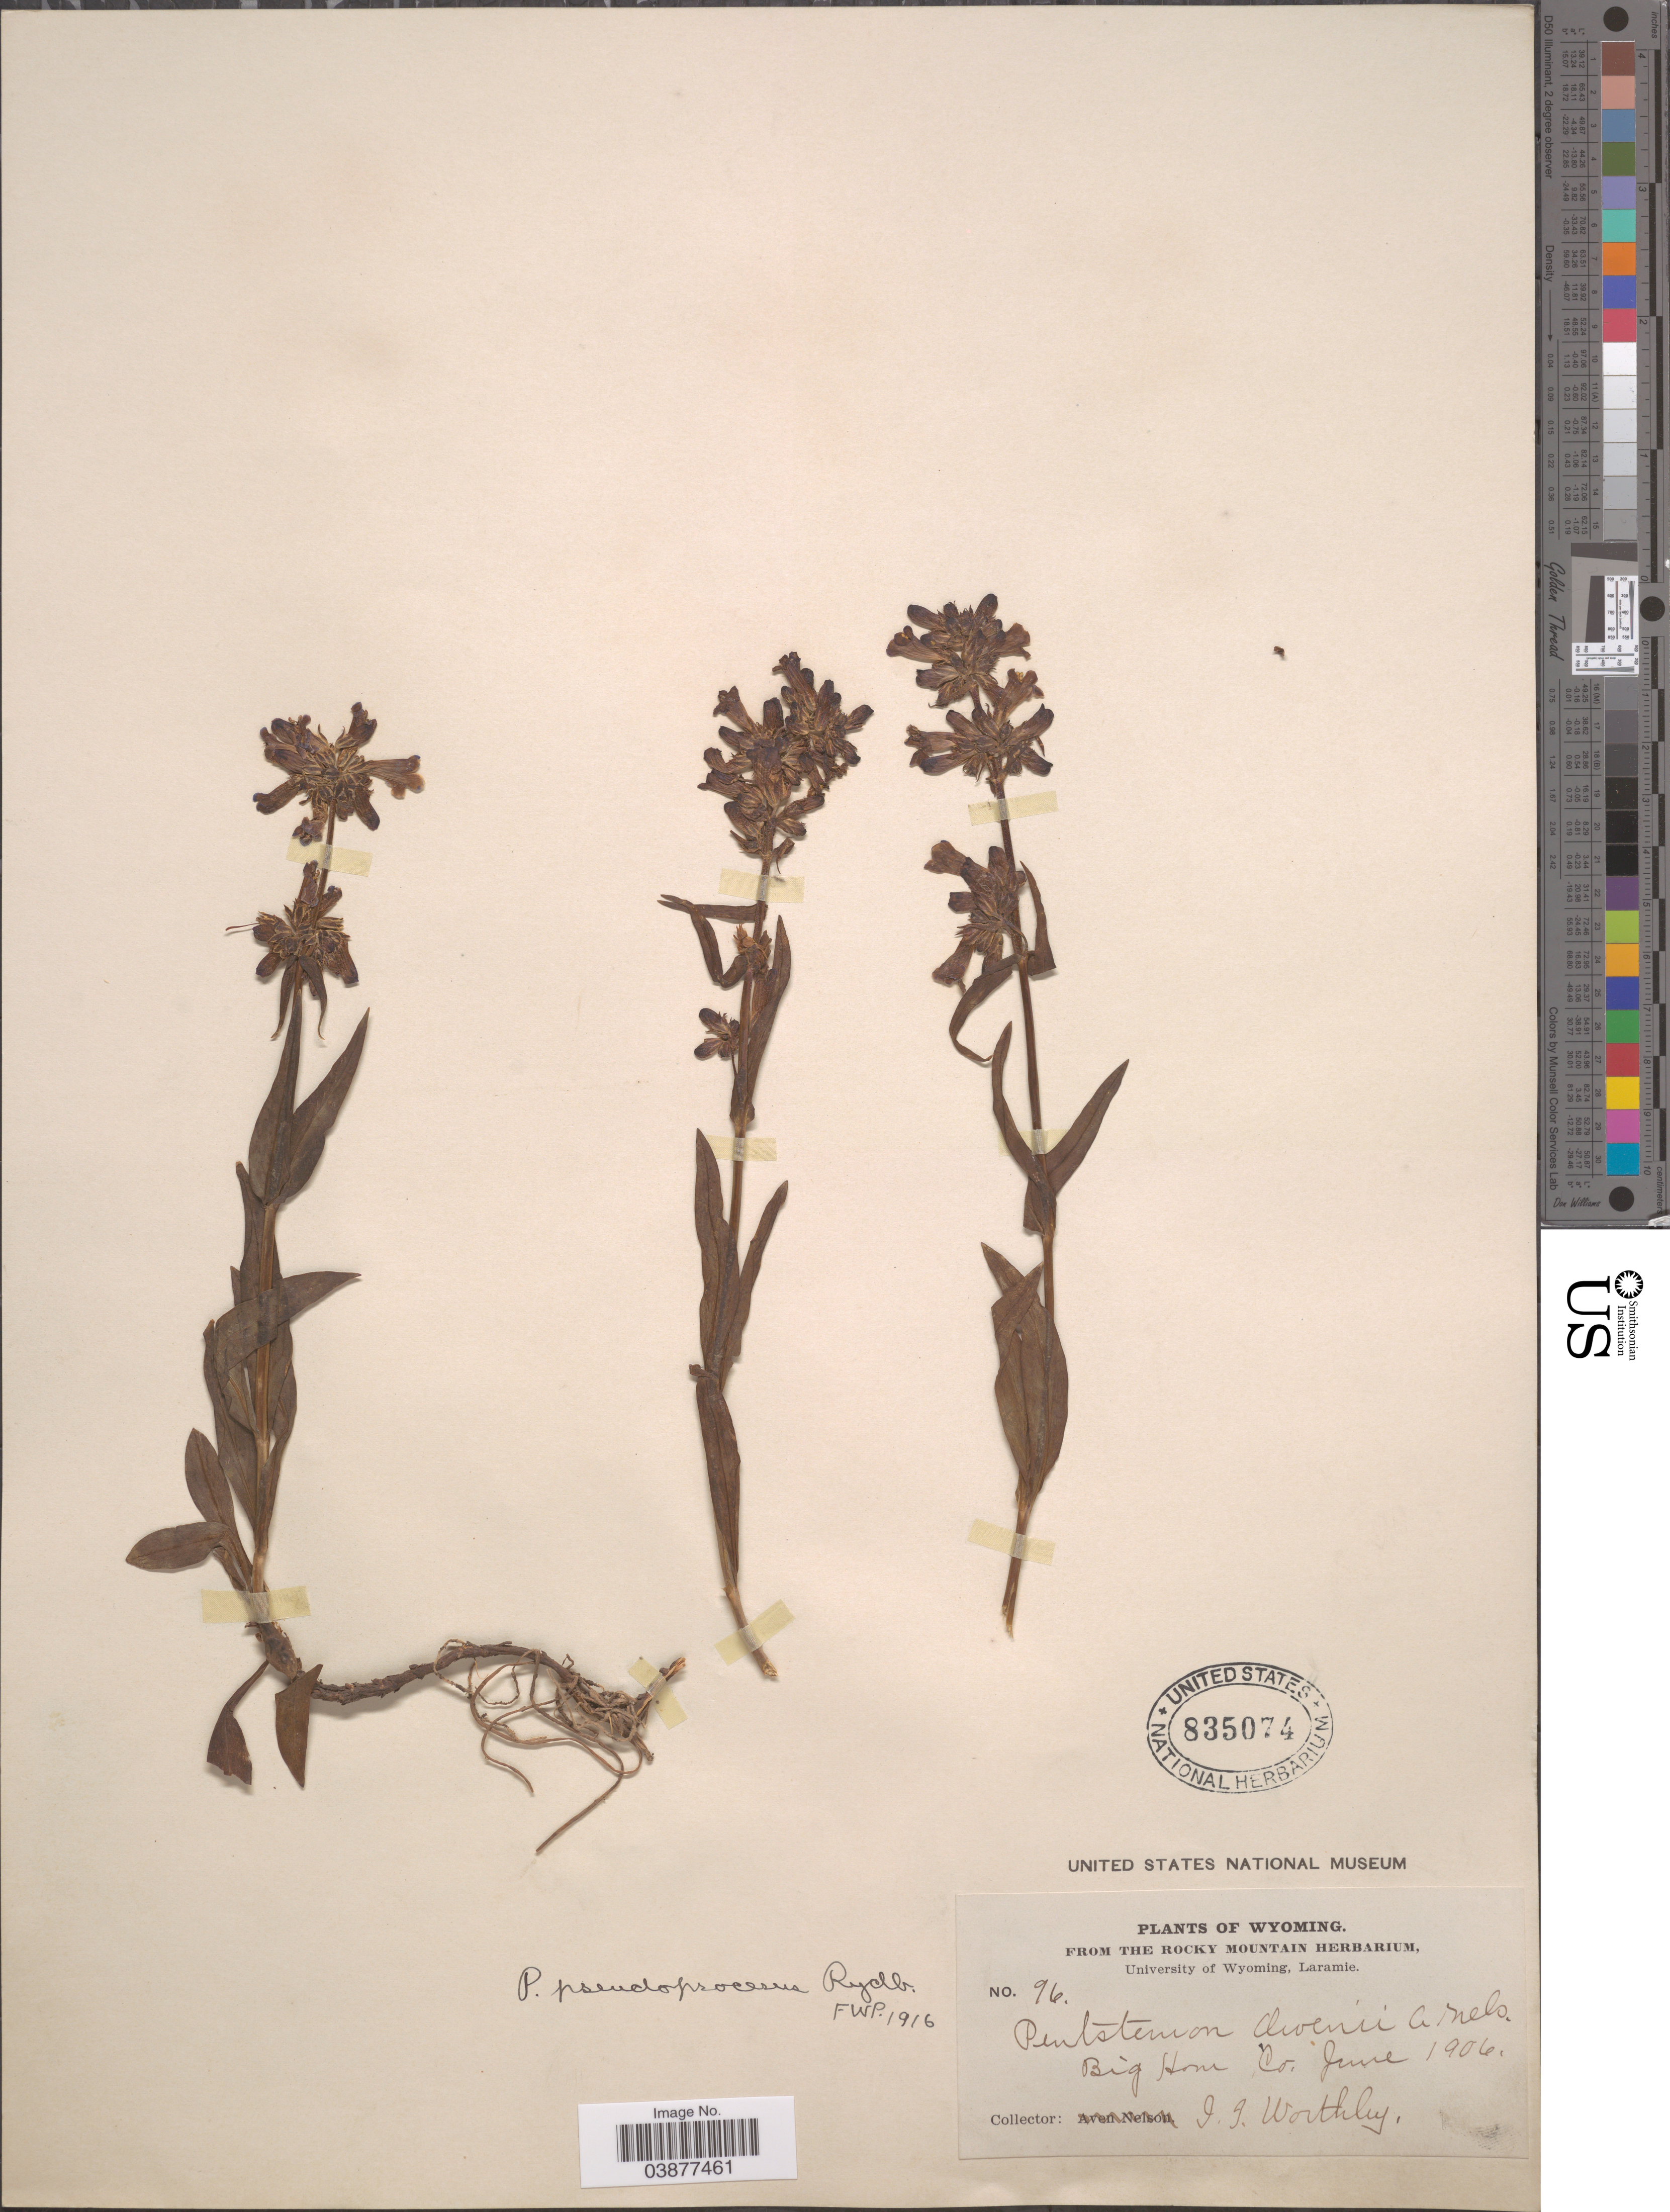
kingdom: Plantae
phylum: Tracheophyta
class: Magnoliopsida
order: Lamiales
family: Plantaginaceae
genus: Penstemon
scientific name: Penstemon pseudoprocerus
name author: Rydb.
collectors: J. Worthley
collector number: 96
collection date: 1906-06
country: United States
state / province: Wyoming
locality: Big Horn Co.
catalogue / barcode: US 835074